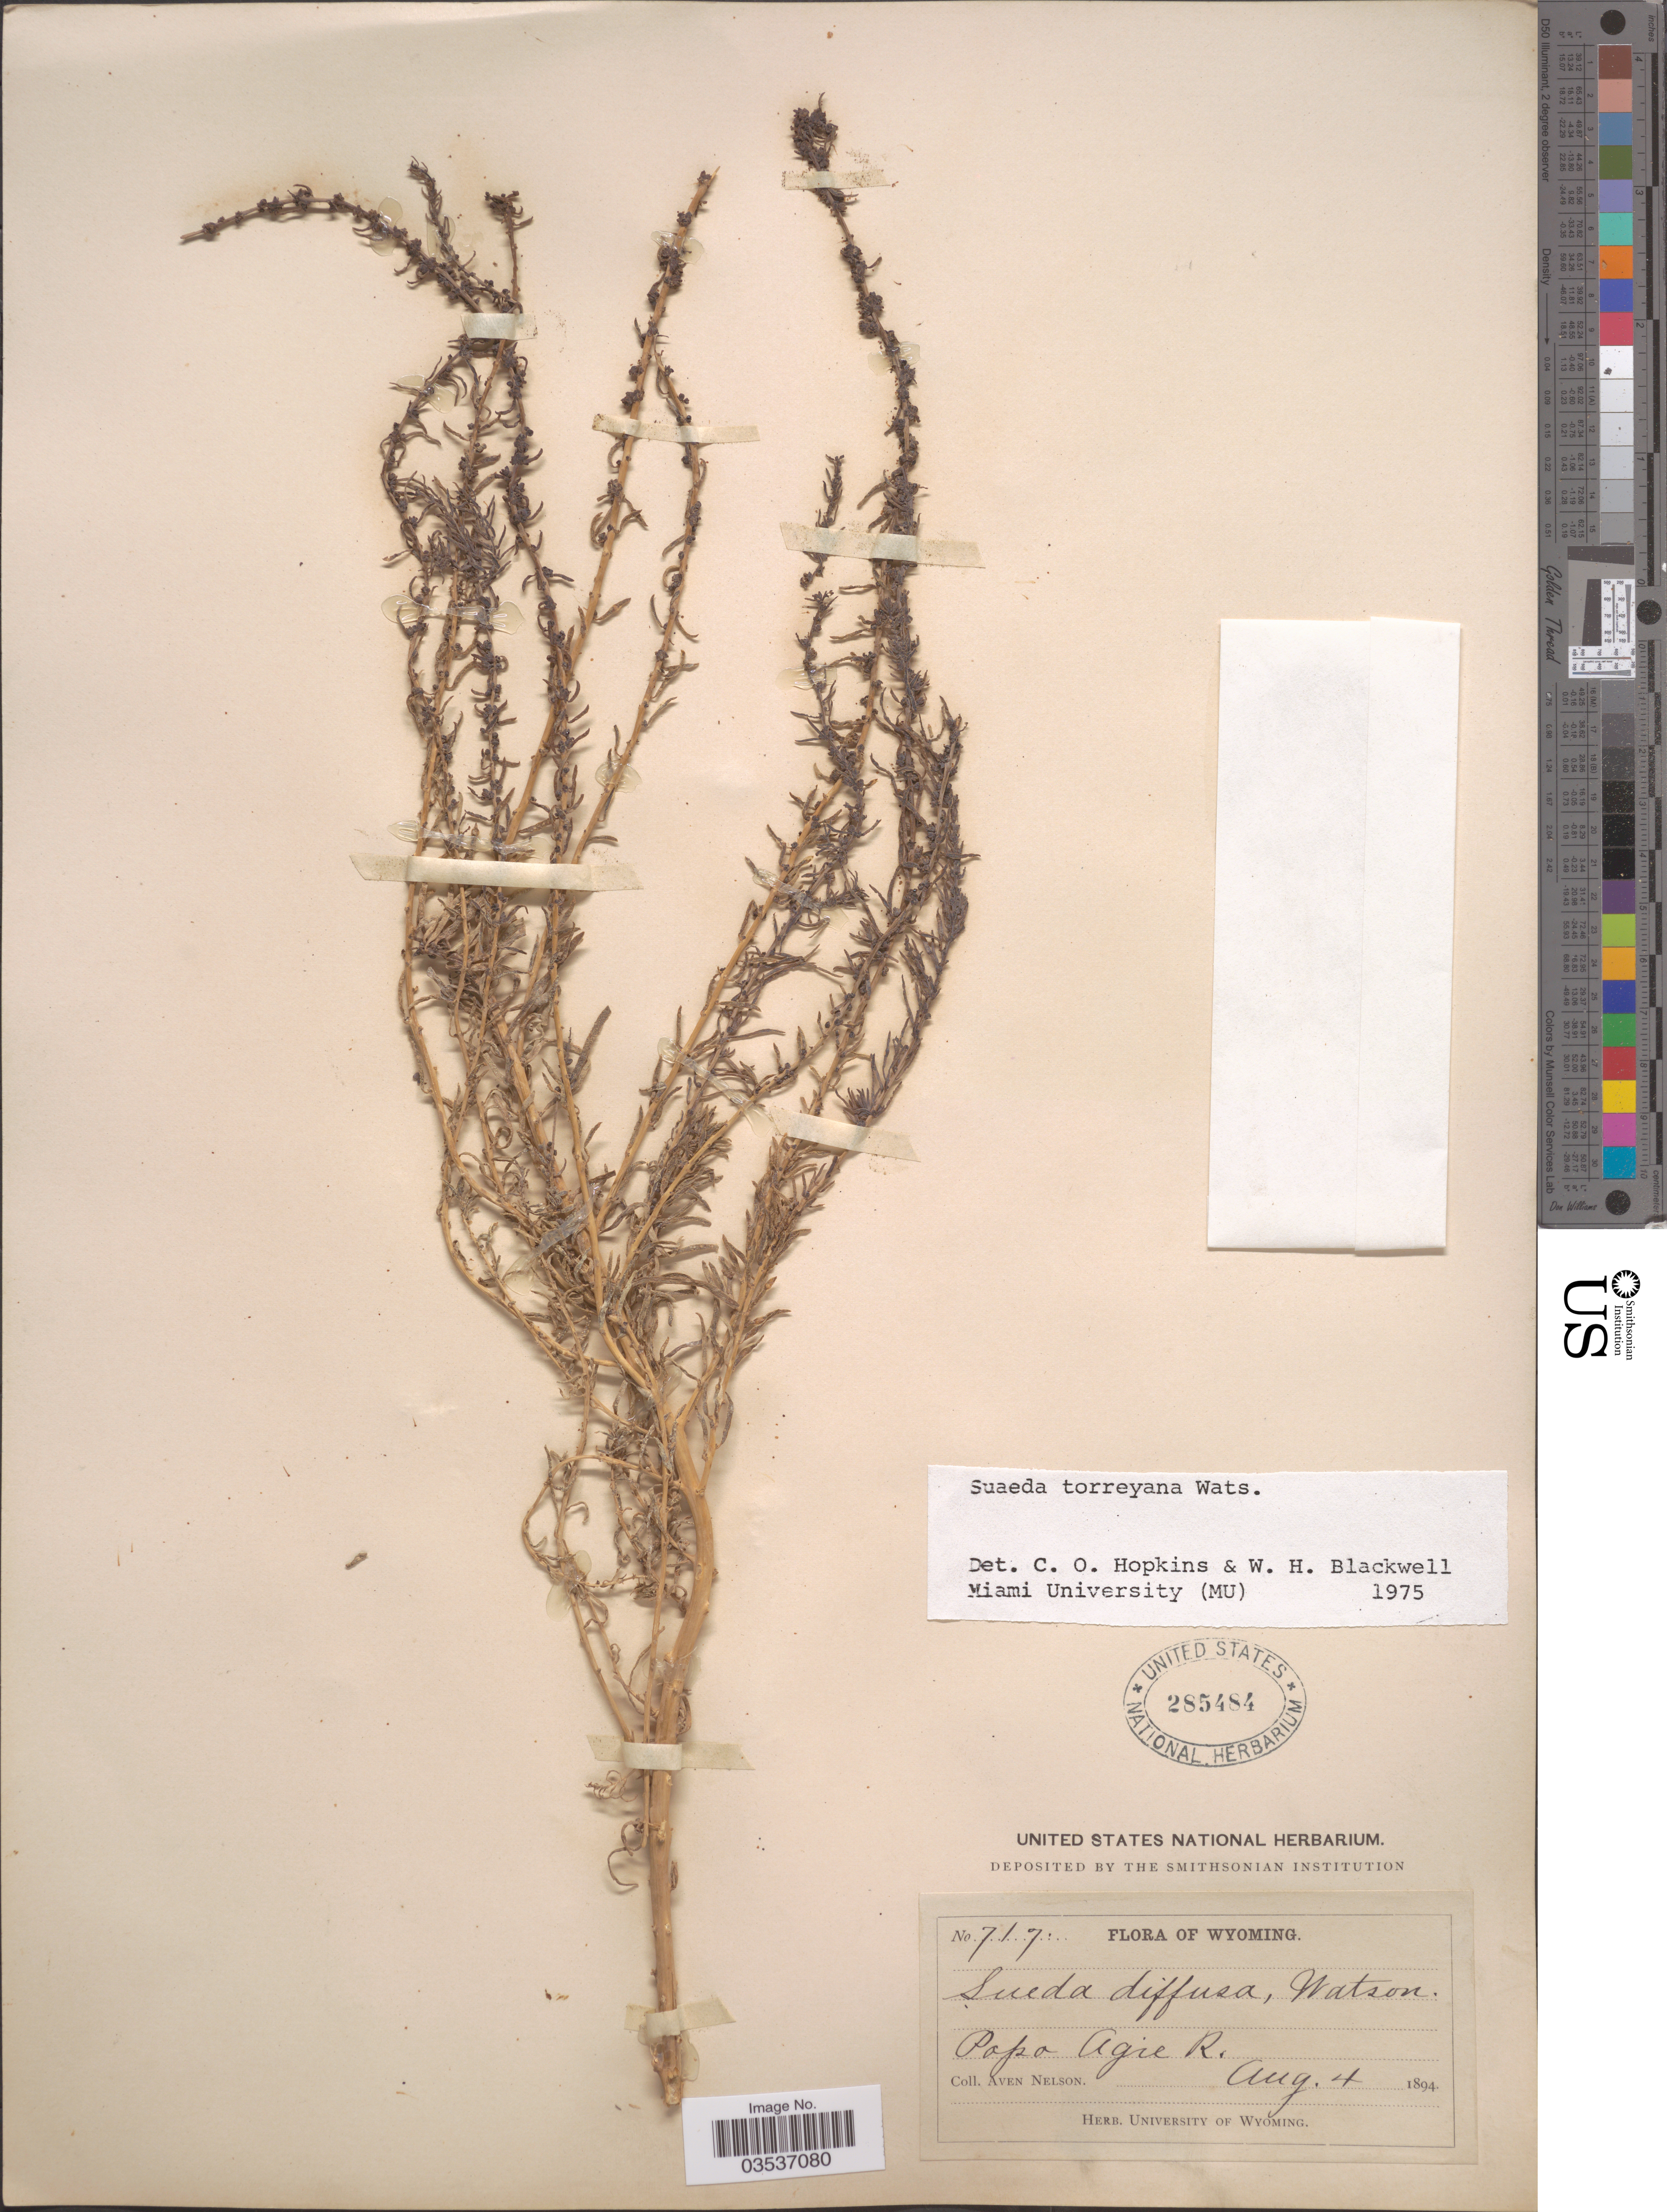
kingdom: Plantae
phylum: Tracheophyta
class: Magnoliopsida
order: Caryophyllales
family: Amaranthaceae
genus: Suaeda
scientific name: Suaeda torreyana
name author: S. Watson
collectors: A. Nelson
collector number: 717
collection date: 1894-08-04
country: United States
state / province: Wyoming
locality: Popo Agie R.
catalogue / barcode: US 285484